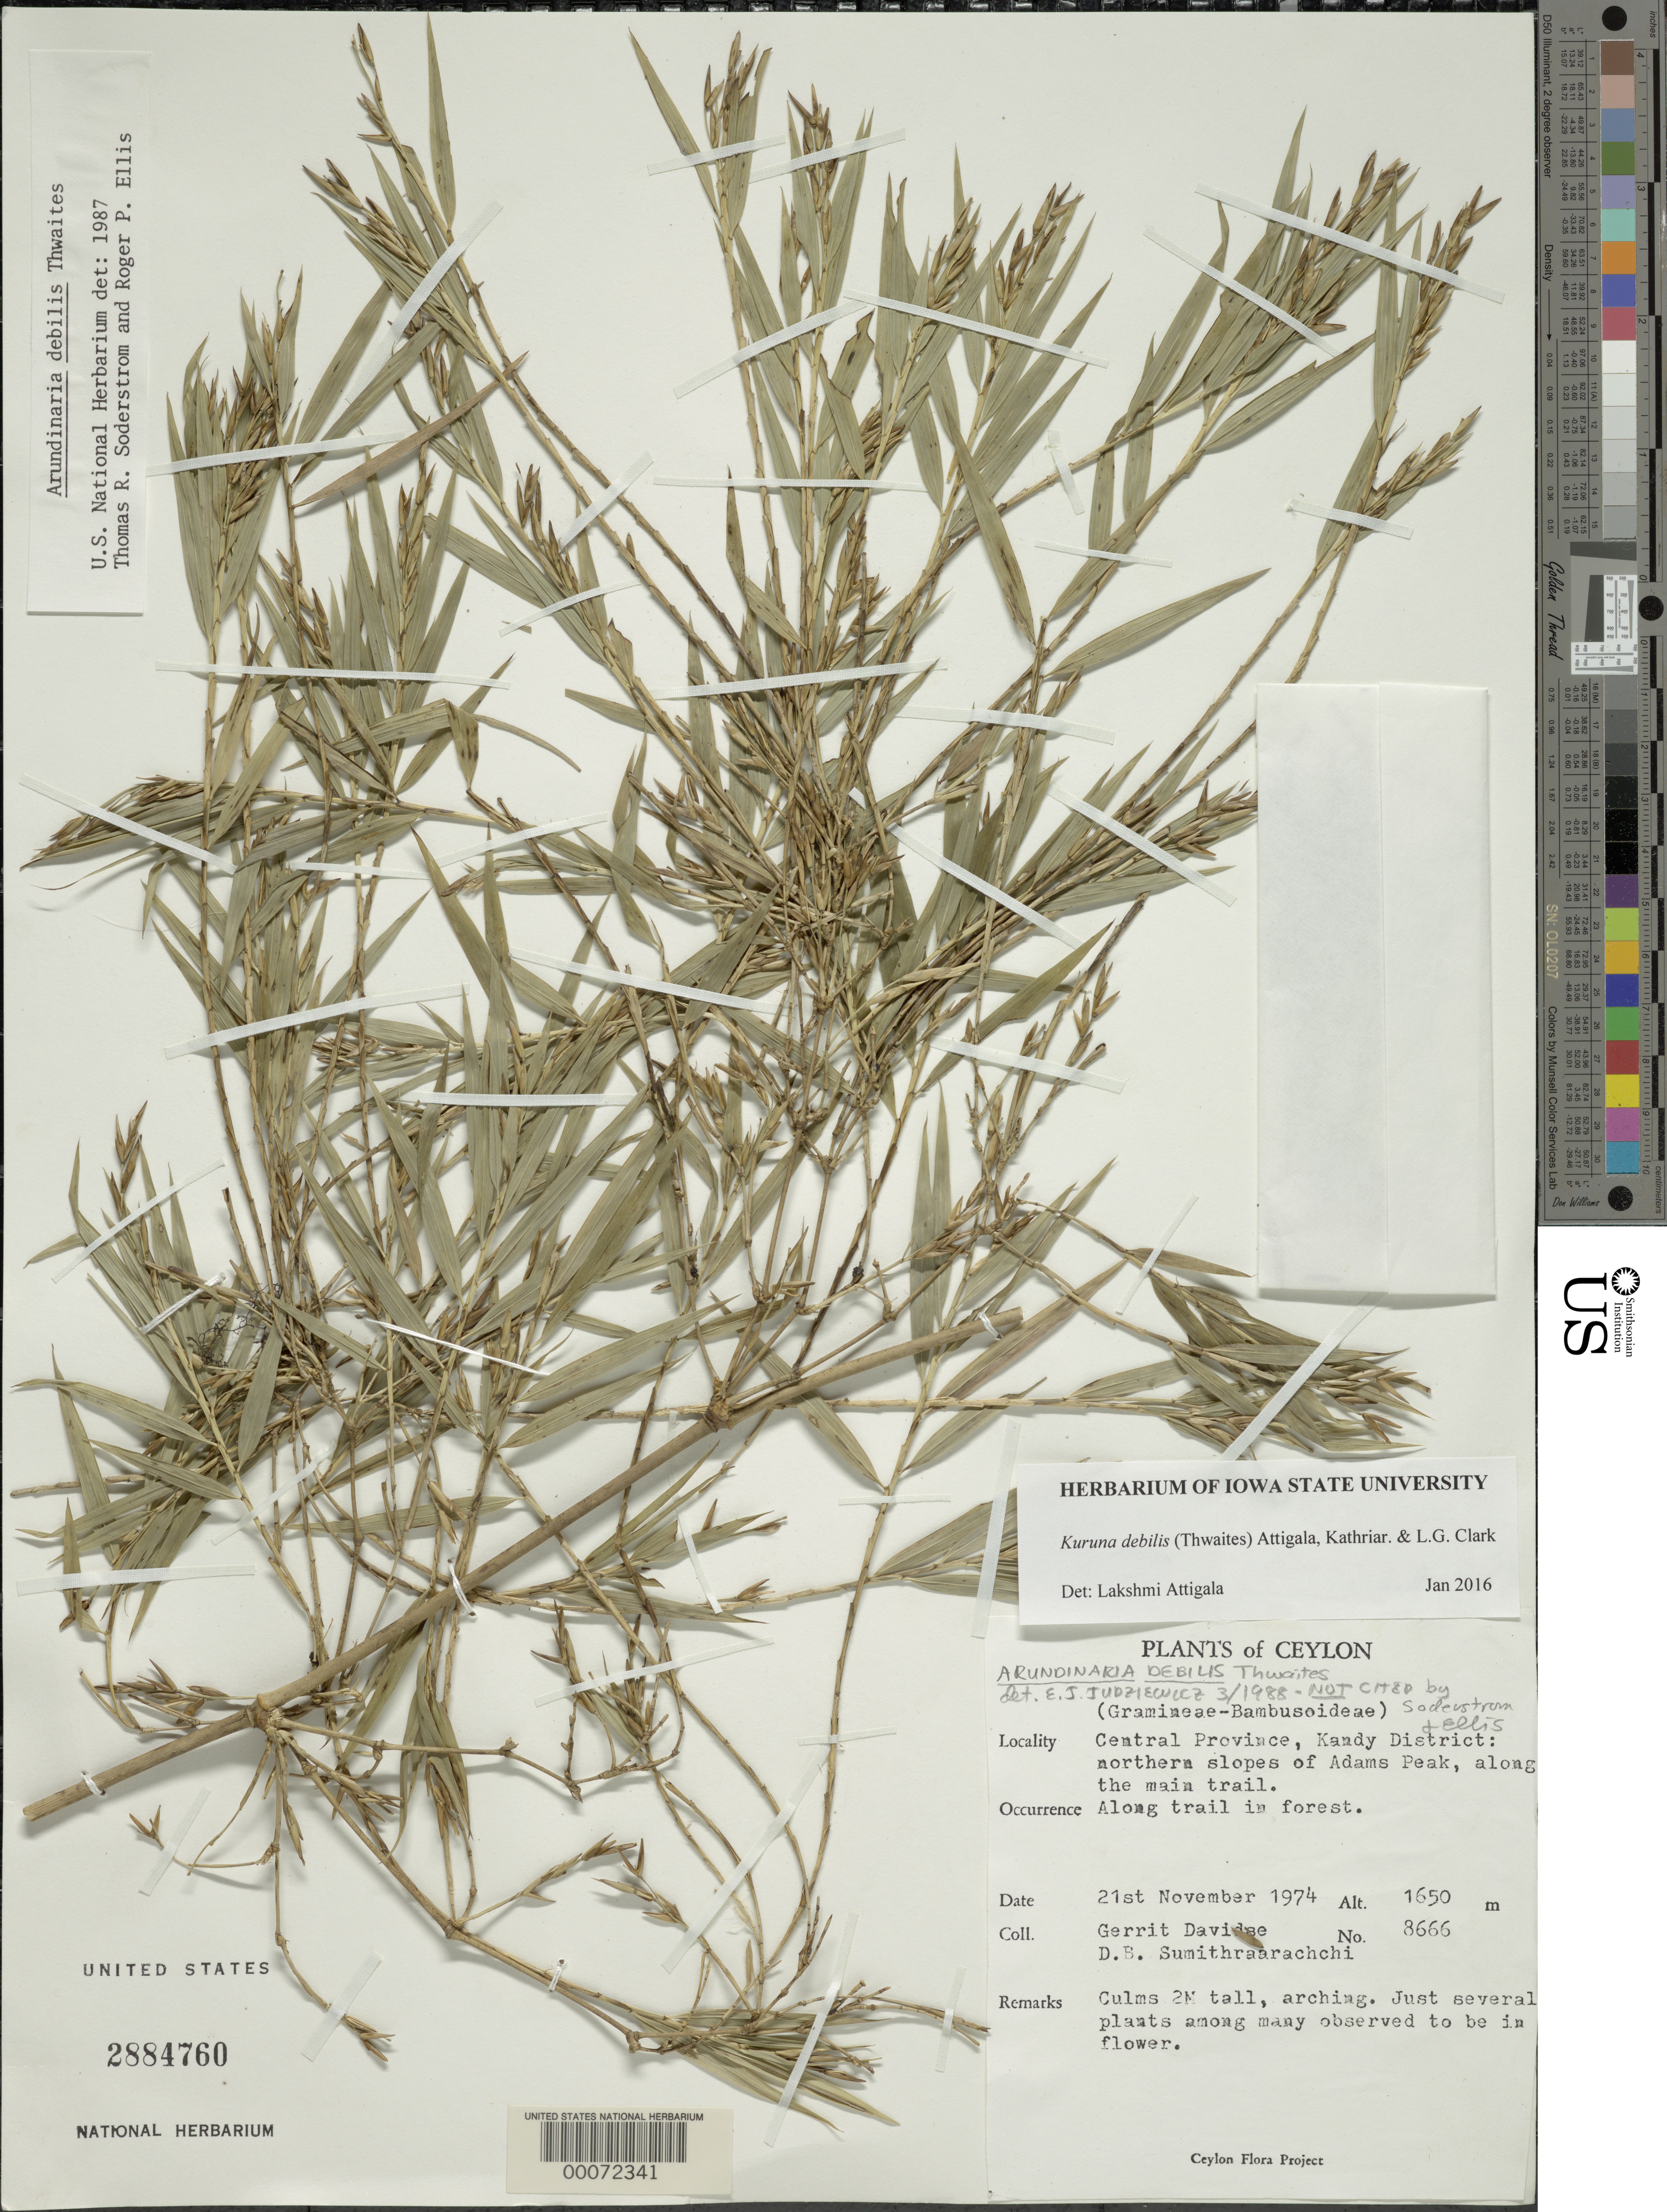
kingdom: Plantae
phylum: Tracheophyta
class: Liliopsida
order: Poales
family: Poaceae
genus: Kuruna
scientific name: Kuruna debilis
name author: (Thwaites) Attigala et al.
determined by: Attigala, L.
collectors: G. Davidse & D. B. Sumithraarachchi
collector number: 8666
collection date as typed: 21 Nov 1974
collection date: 1974-11-21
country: Sri Lanka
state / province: Central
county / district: Kandy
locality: Northern slopes of adams peak, along main trail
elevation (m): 1650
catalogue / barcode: US 2884760